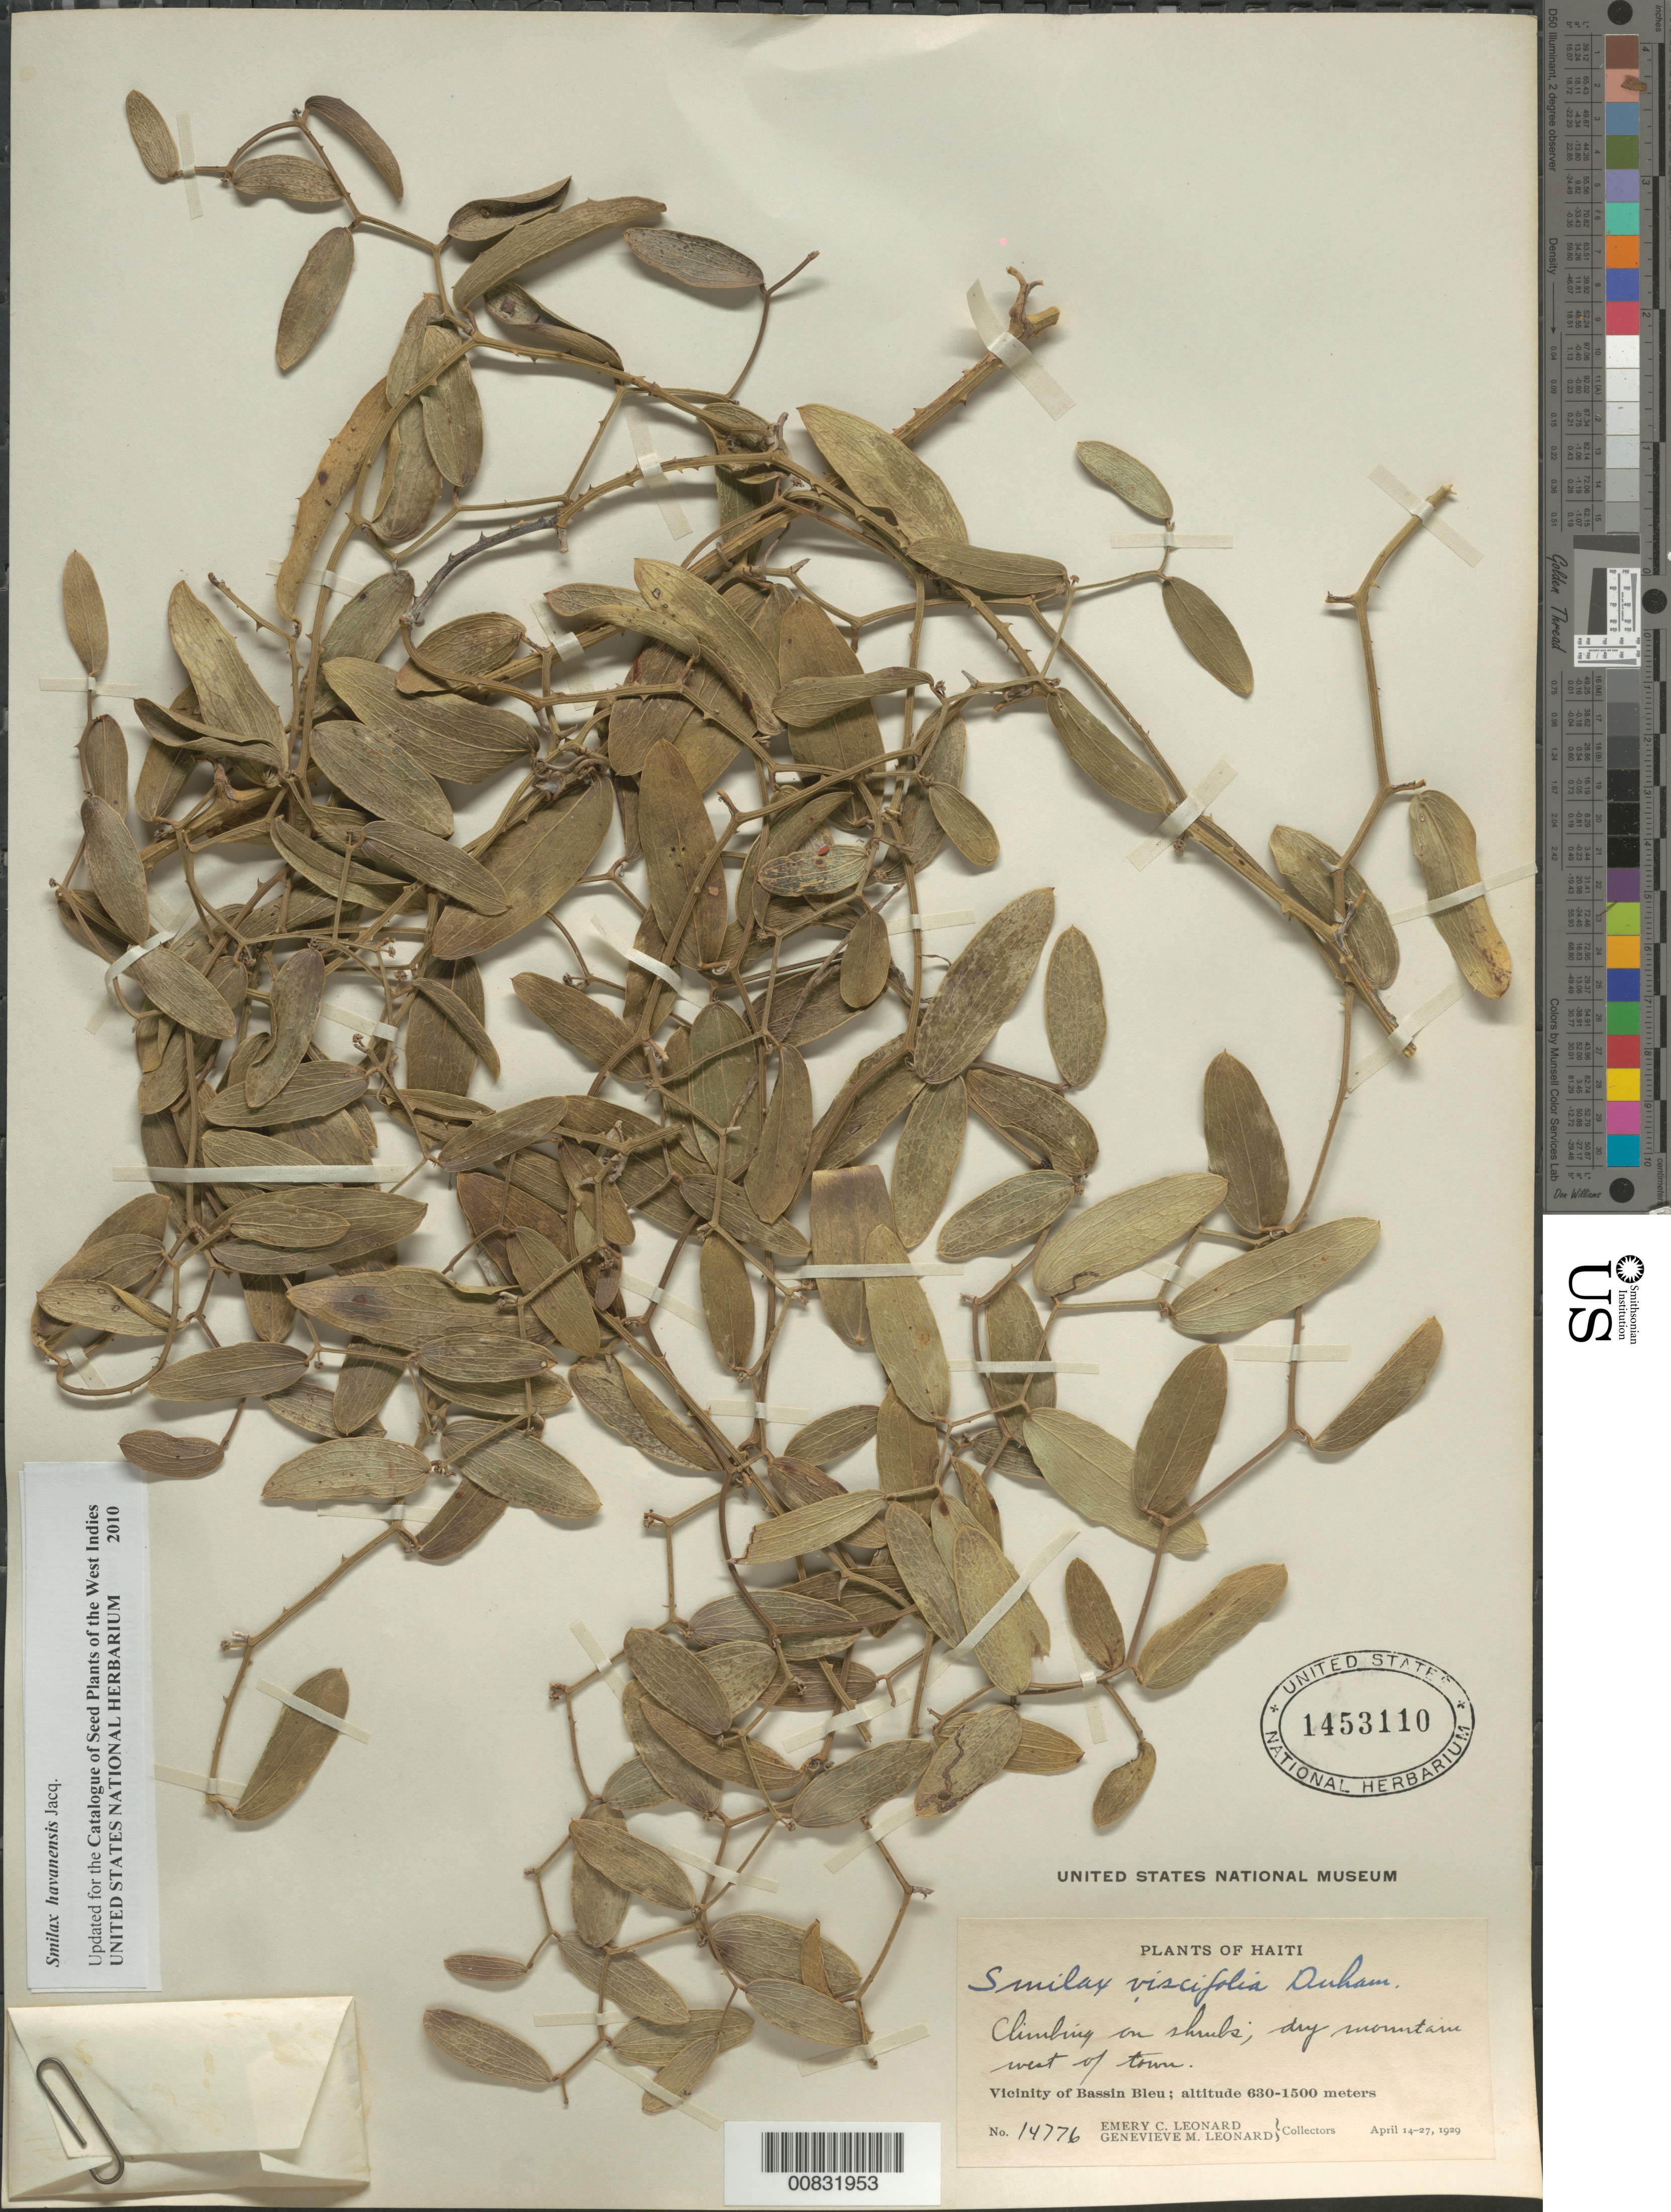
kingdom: Plantae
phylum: Tracheophyta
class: Liliopsida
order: Liliales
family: Smilacaceae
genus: Smilax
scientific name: Smilax havanensis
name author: Jacq.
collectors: E. C. Leonard & G. M. Leonard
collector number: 14776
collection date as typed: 14 Apr 1929 to 27 Apr 1929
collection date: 1929-04-14/1929-04-27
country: Haiti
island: Hispaniola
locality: Vicinity of Bassin Bleu. Dry mountains west of town.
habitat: Climbing on shrubs. Dry mountains.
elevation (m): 630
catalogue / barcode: US 1453110